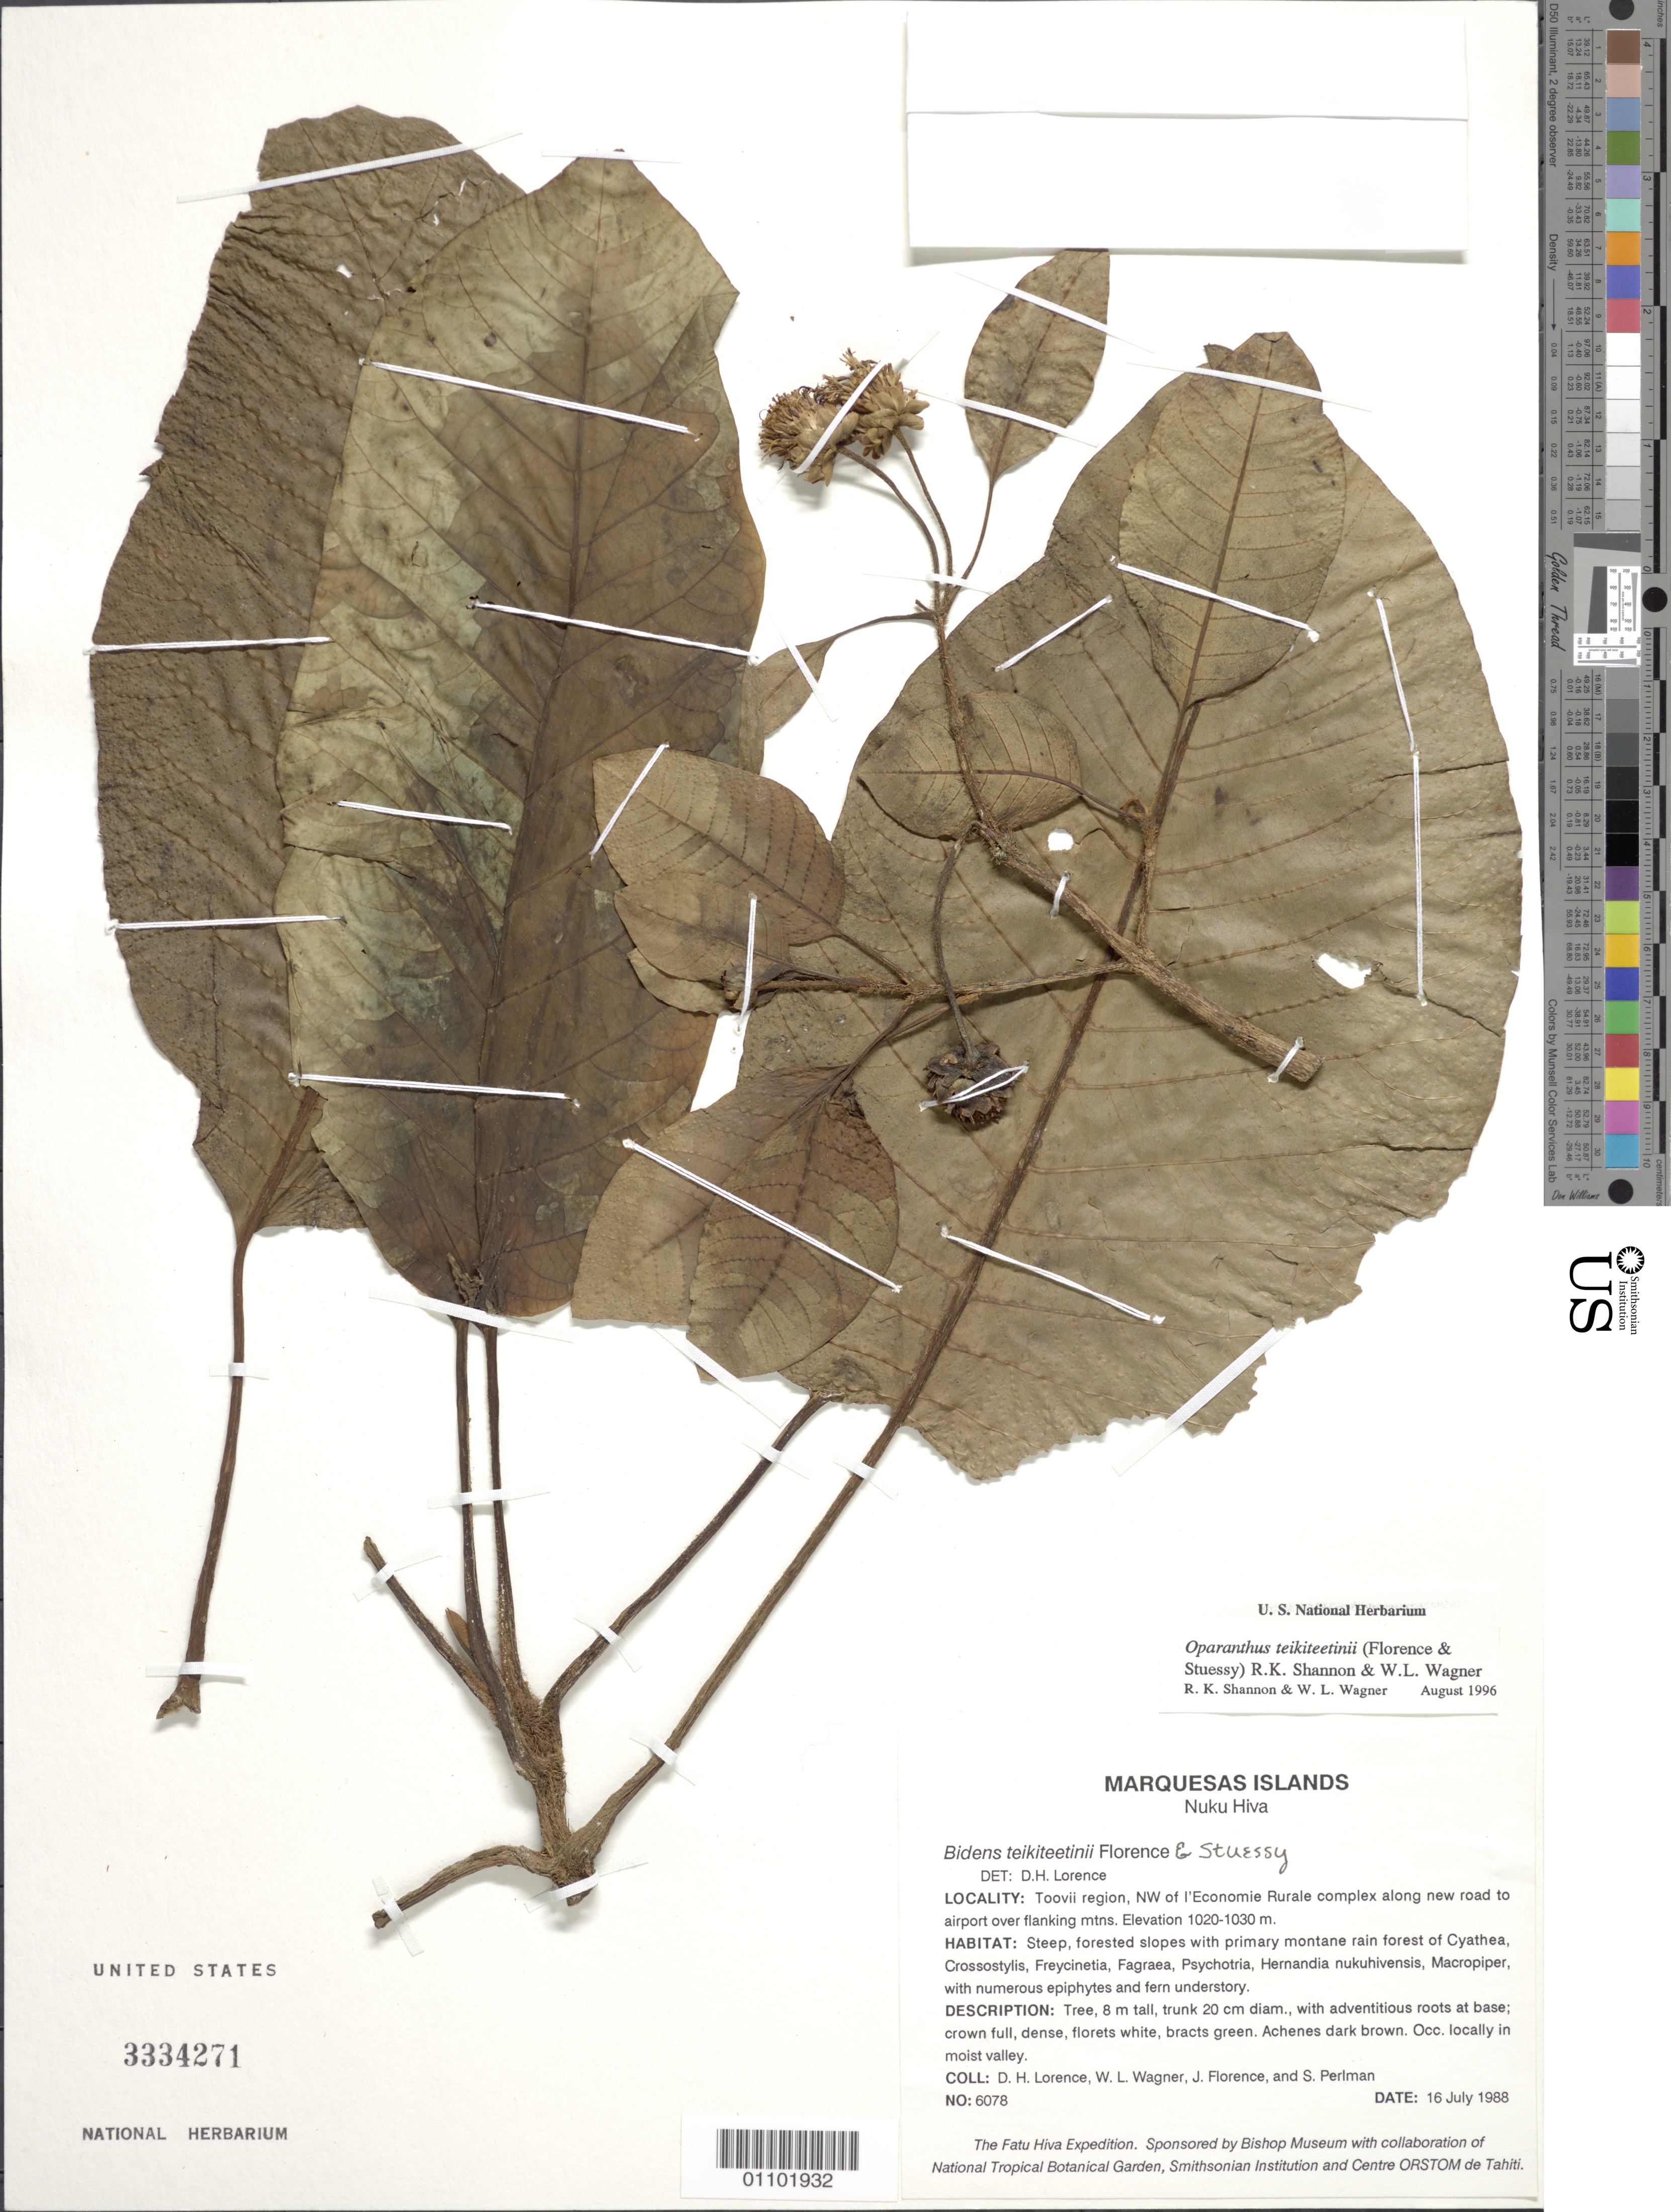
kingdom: Plantae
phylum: Tracheophyta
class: Magnoliopsida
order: Asterales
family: Asteraceae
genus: Oparanthus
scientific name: Oparanthus teikiteetinii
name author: (J. Florence & Steussy) R.K. Shannon & W.L. Wagner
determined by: Shannon, R. K.; Wagner, W. L.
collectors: D. Lorence, W. L. Wagner, J. Florence & S. P. Perlman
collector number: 6078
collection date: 1988-07-16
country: French Polynesia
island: Nuku Hiva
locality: Toovii region, NW of l'Economie Rurale complex along new road to airport over flanking mountains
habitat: Steep, forested slopes with primary montane rain forest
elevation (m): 1020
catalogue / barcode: US 3334271